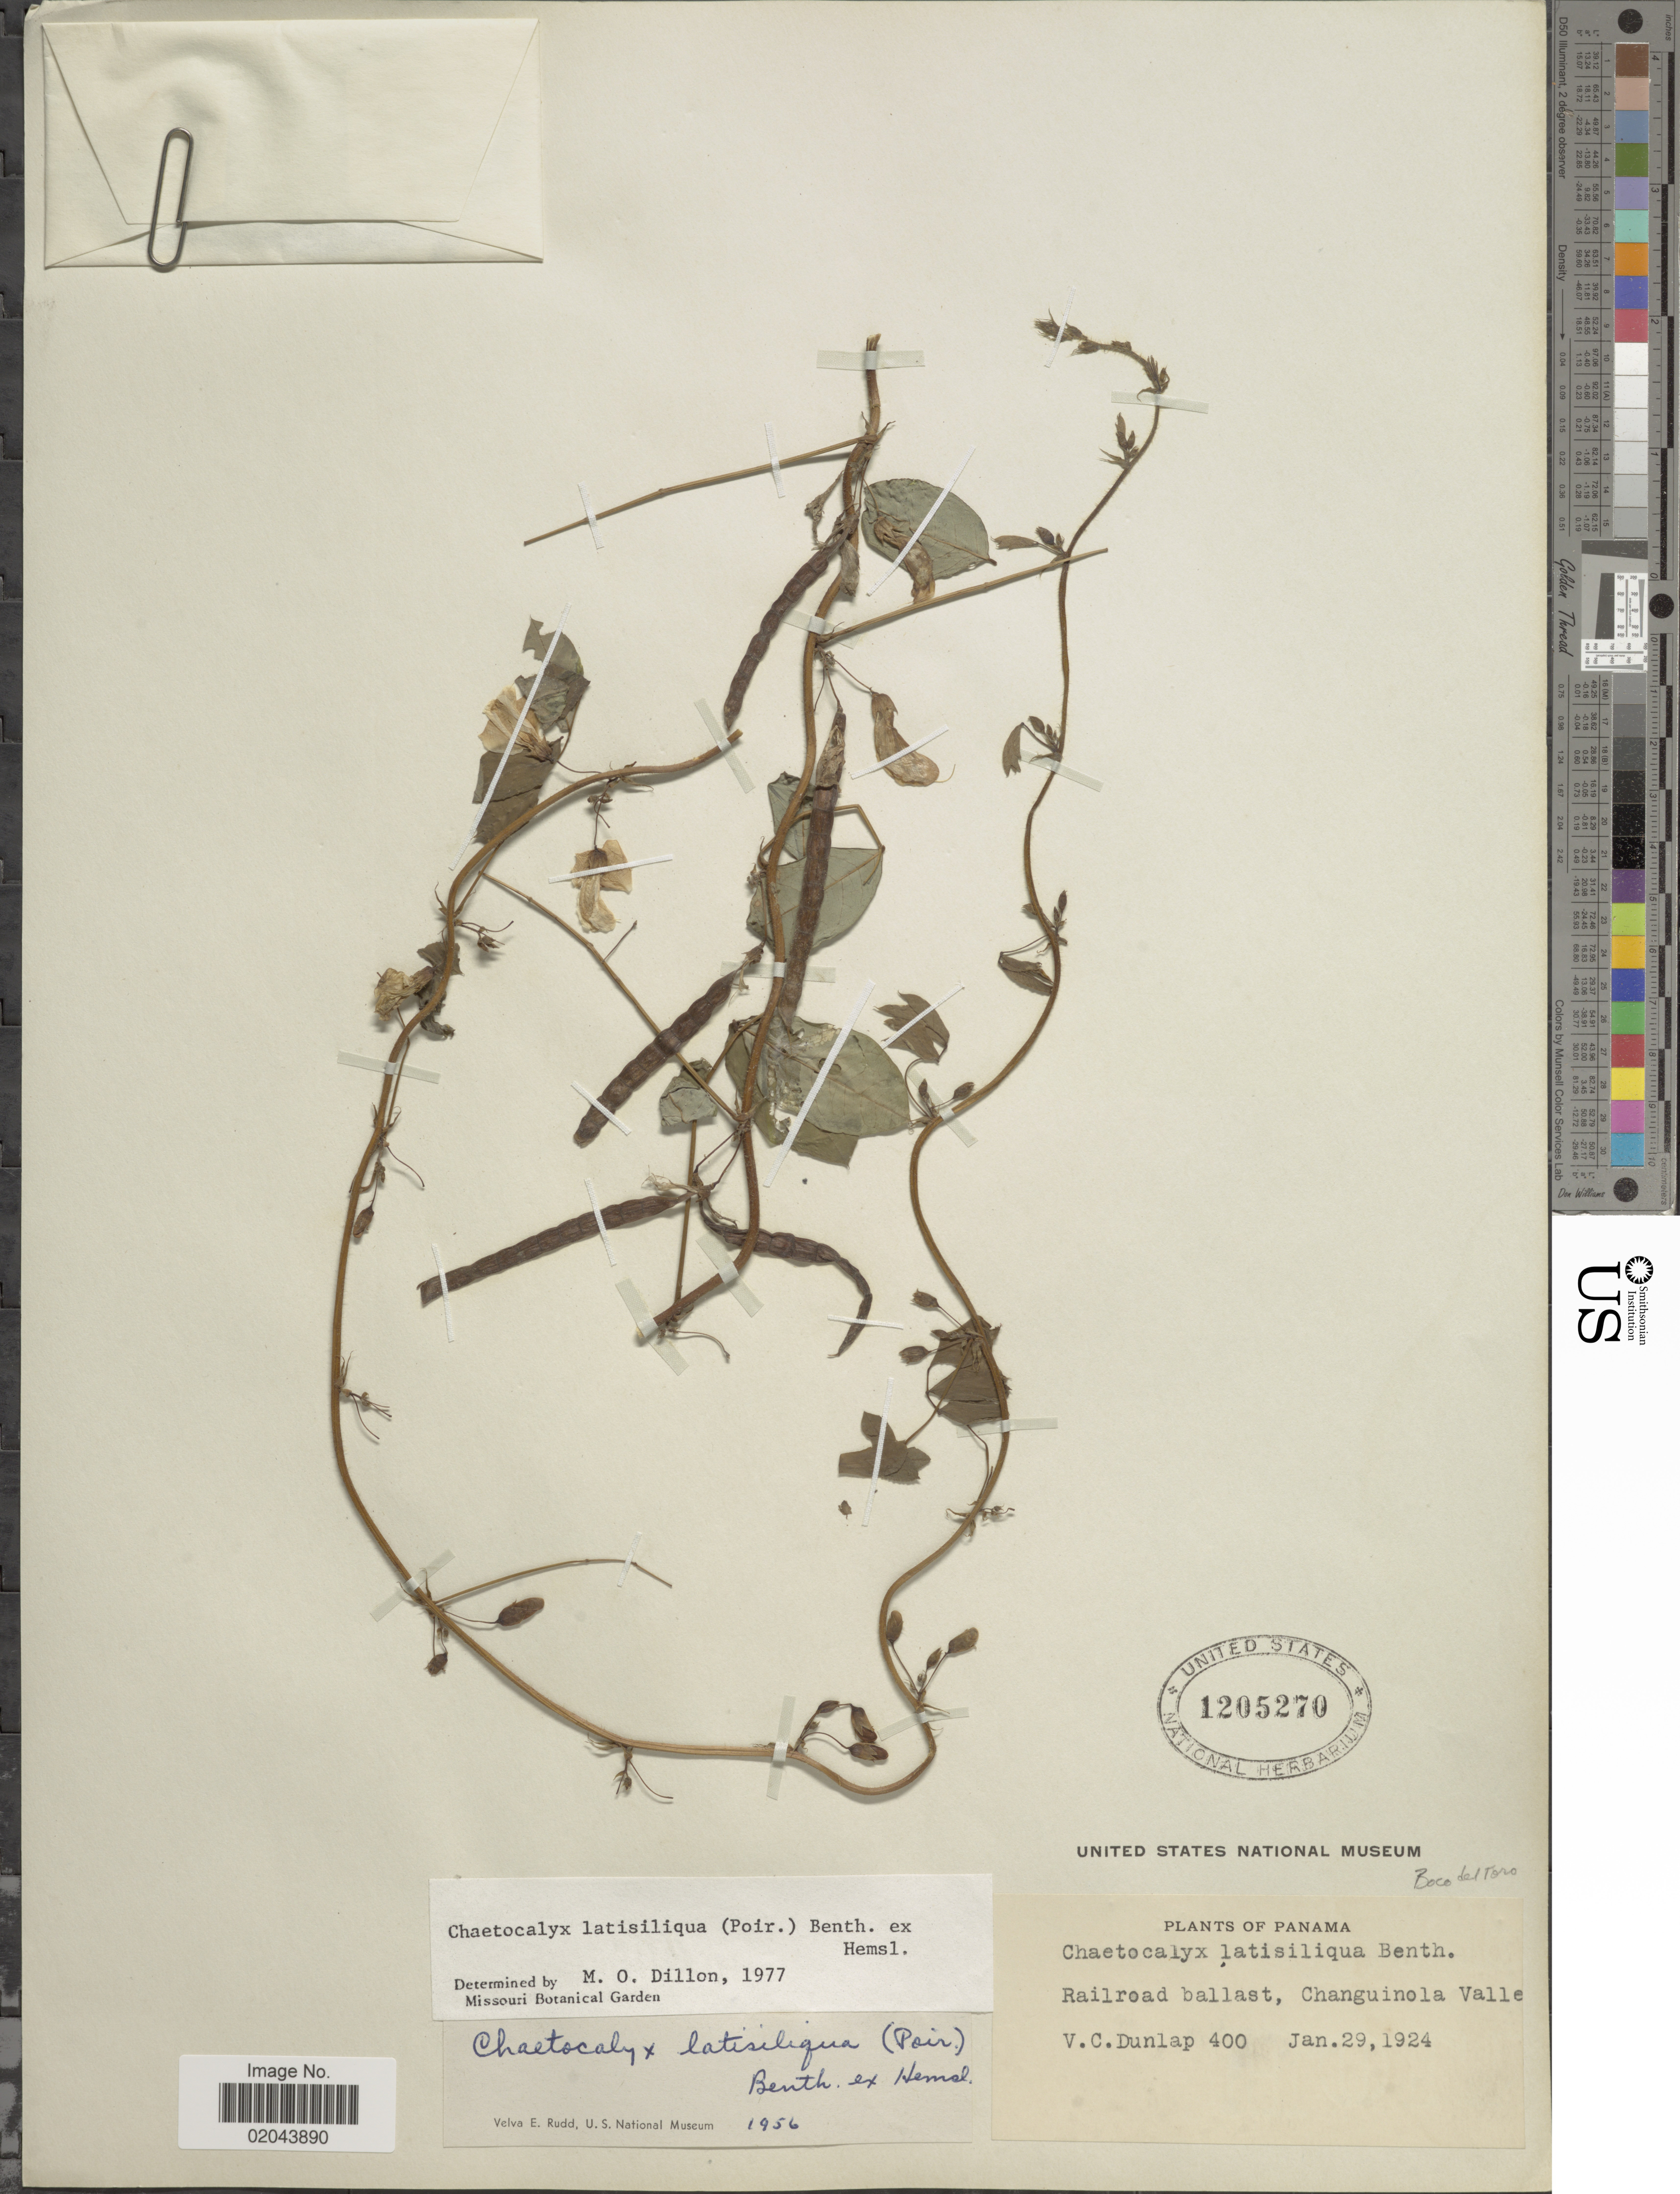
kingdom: Plantae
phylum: Tracheophyta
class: Magnoliopsida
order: Fabales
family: Fabaceae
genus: Chaetocalyx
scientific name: Chaetocalyx latisiliqua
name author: (Poir.) Benth. ex Hemsl.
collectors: V. C. Dunlap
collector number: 400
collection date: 1924-01-29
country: Panama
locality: Railroad ballast, Changuinola Valley.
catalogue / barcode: US 1205270